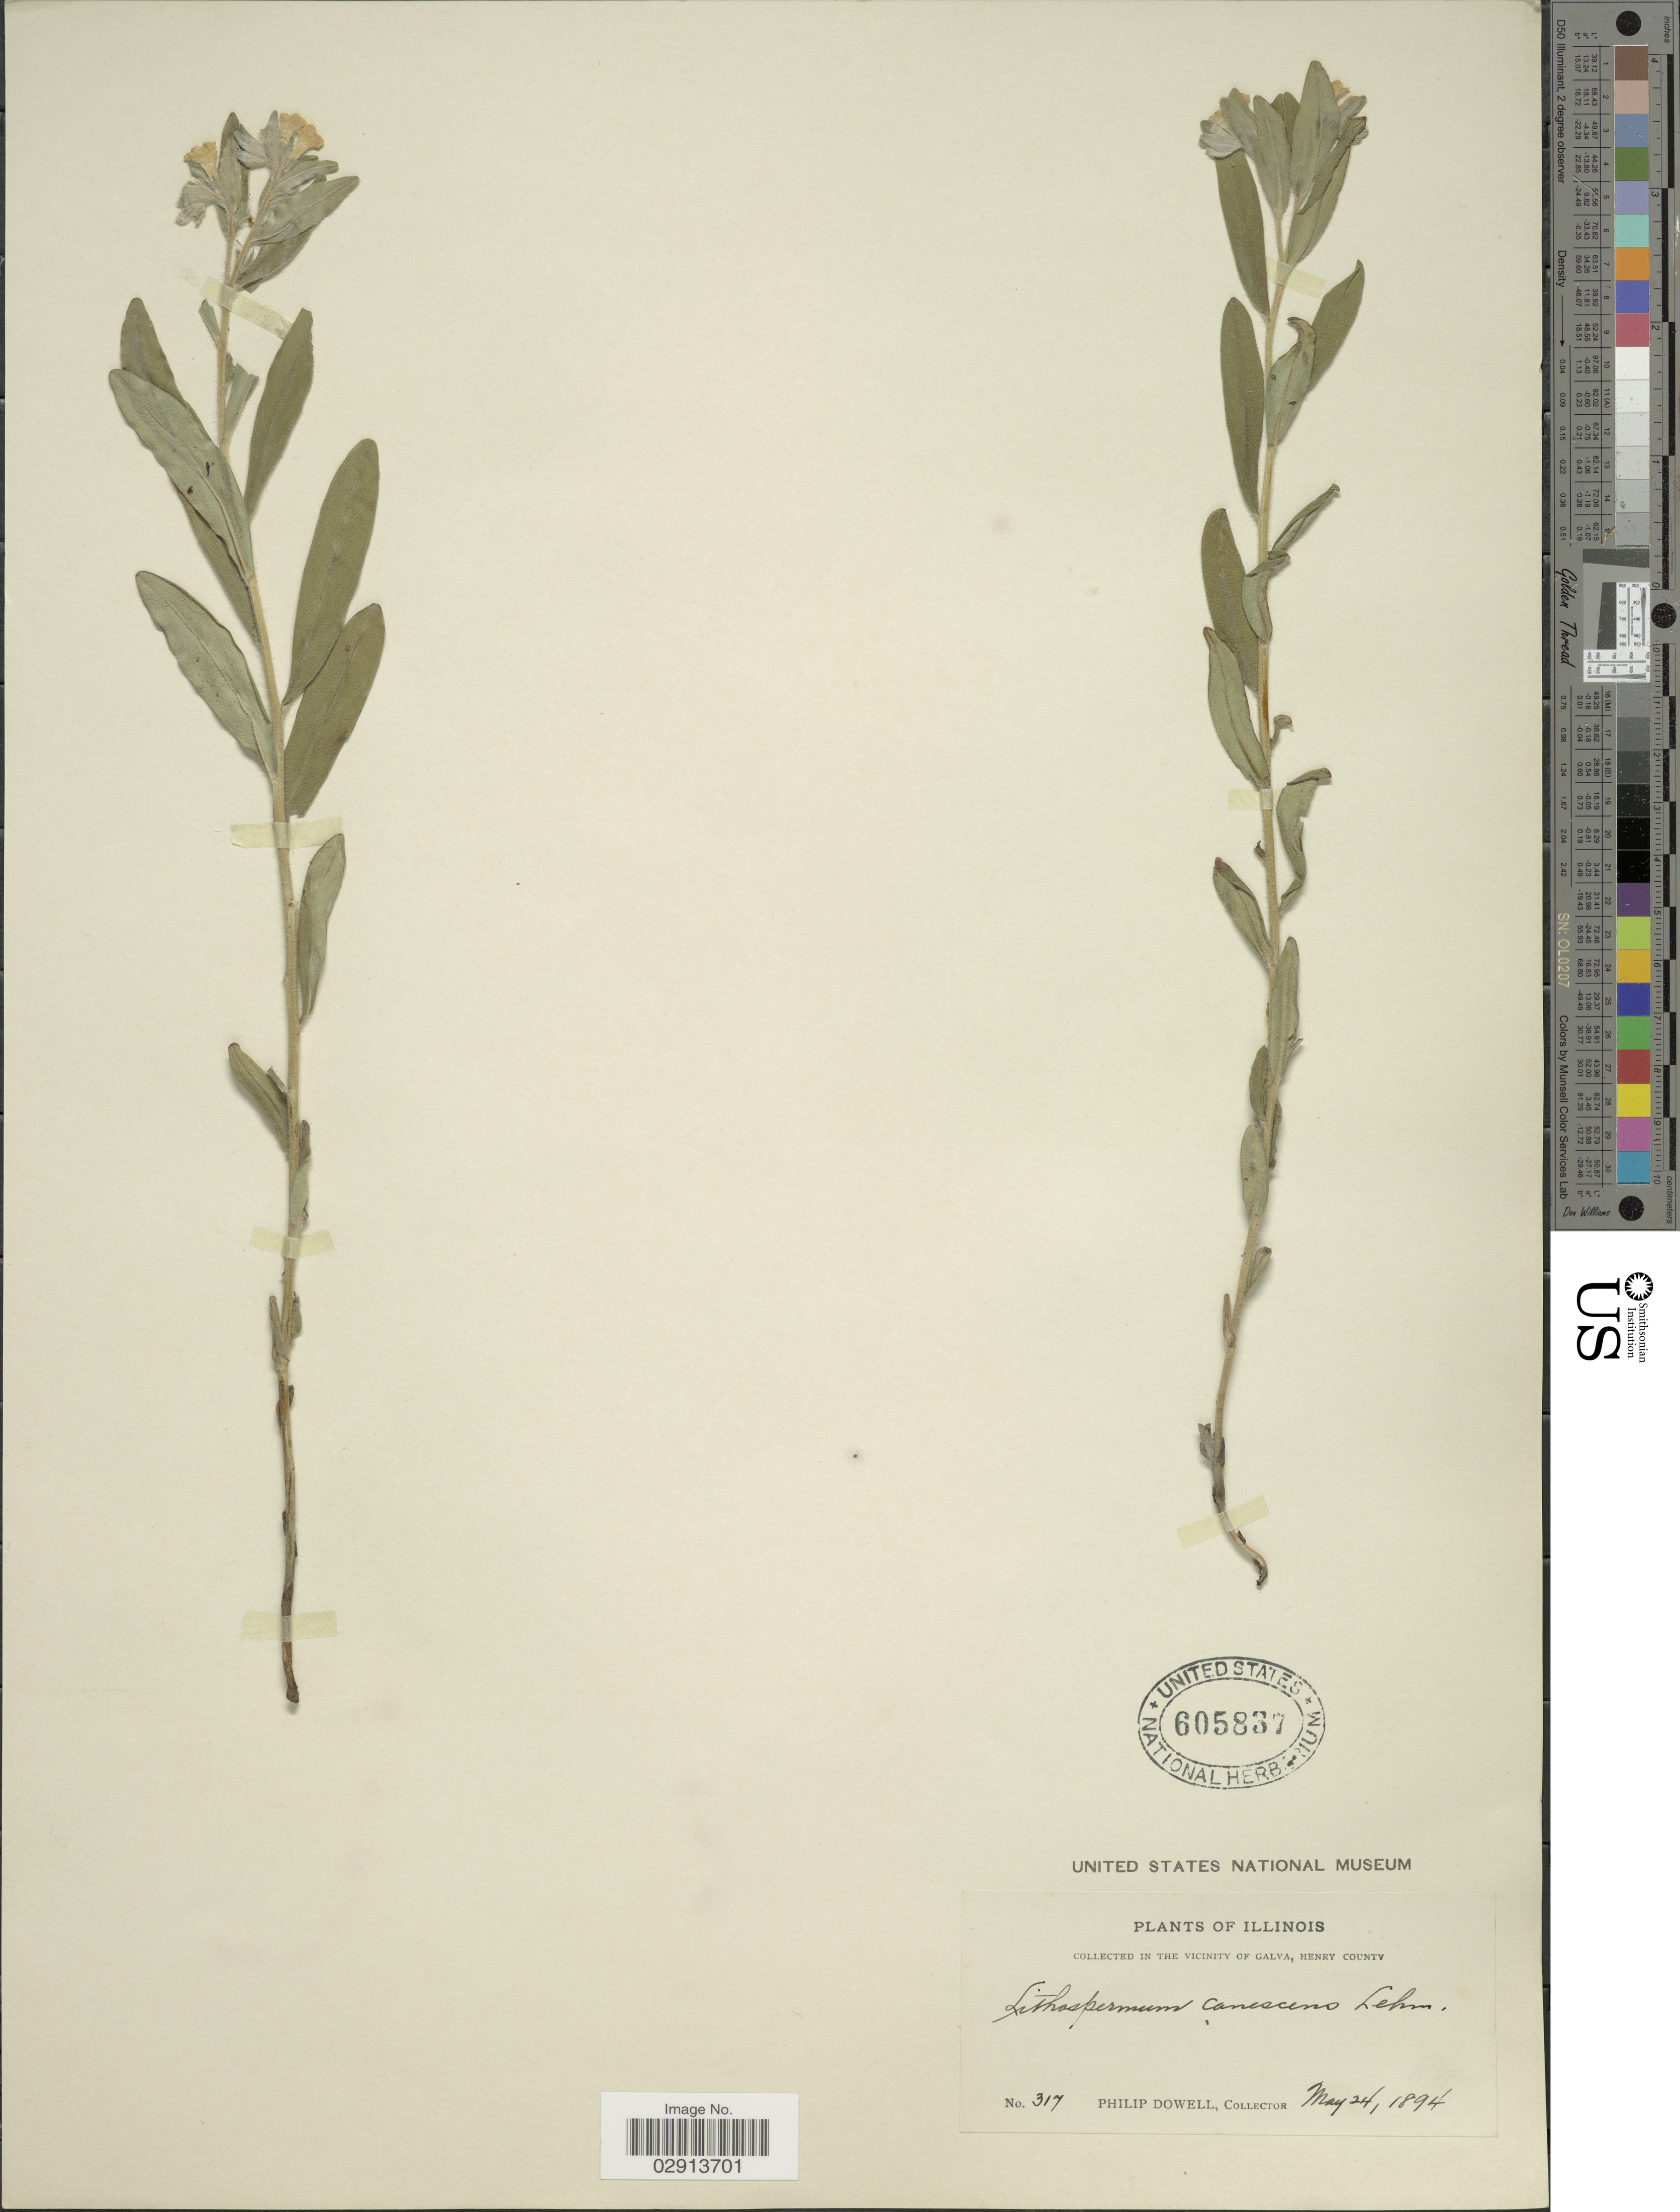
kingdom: Plantae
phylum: Tracheophyta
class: Magnoliopsida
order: Boraginales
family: Boraginaceae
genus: Lithospermum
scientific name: Lithospermum canescens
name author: (Michx.) Lehm.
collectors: P. Dowell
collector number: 317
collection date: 1894-05-24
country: United States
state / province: Illinois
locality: In the Vicinity of Galva, Henry County.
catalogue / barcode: US 605837